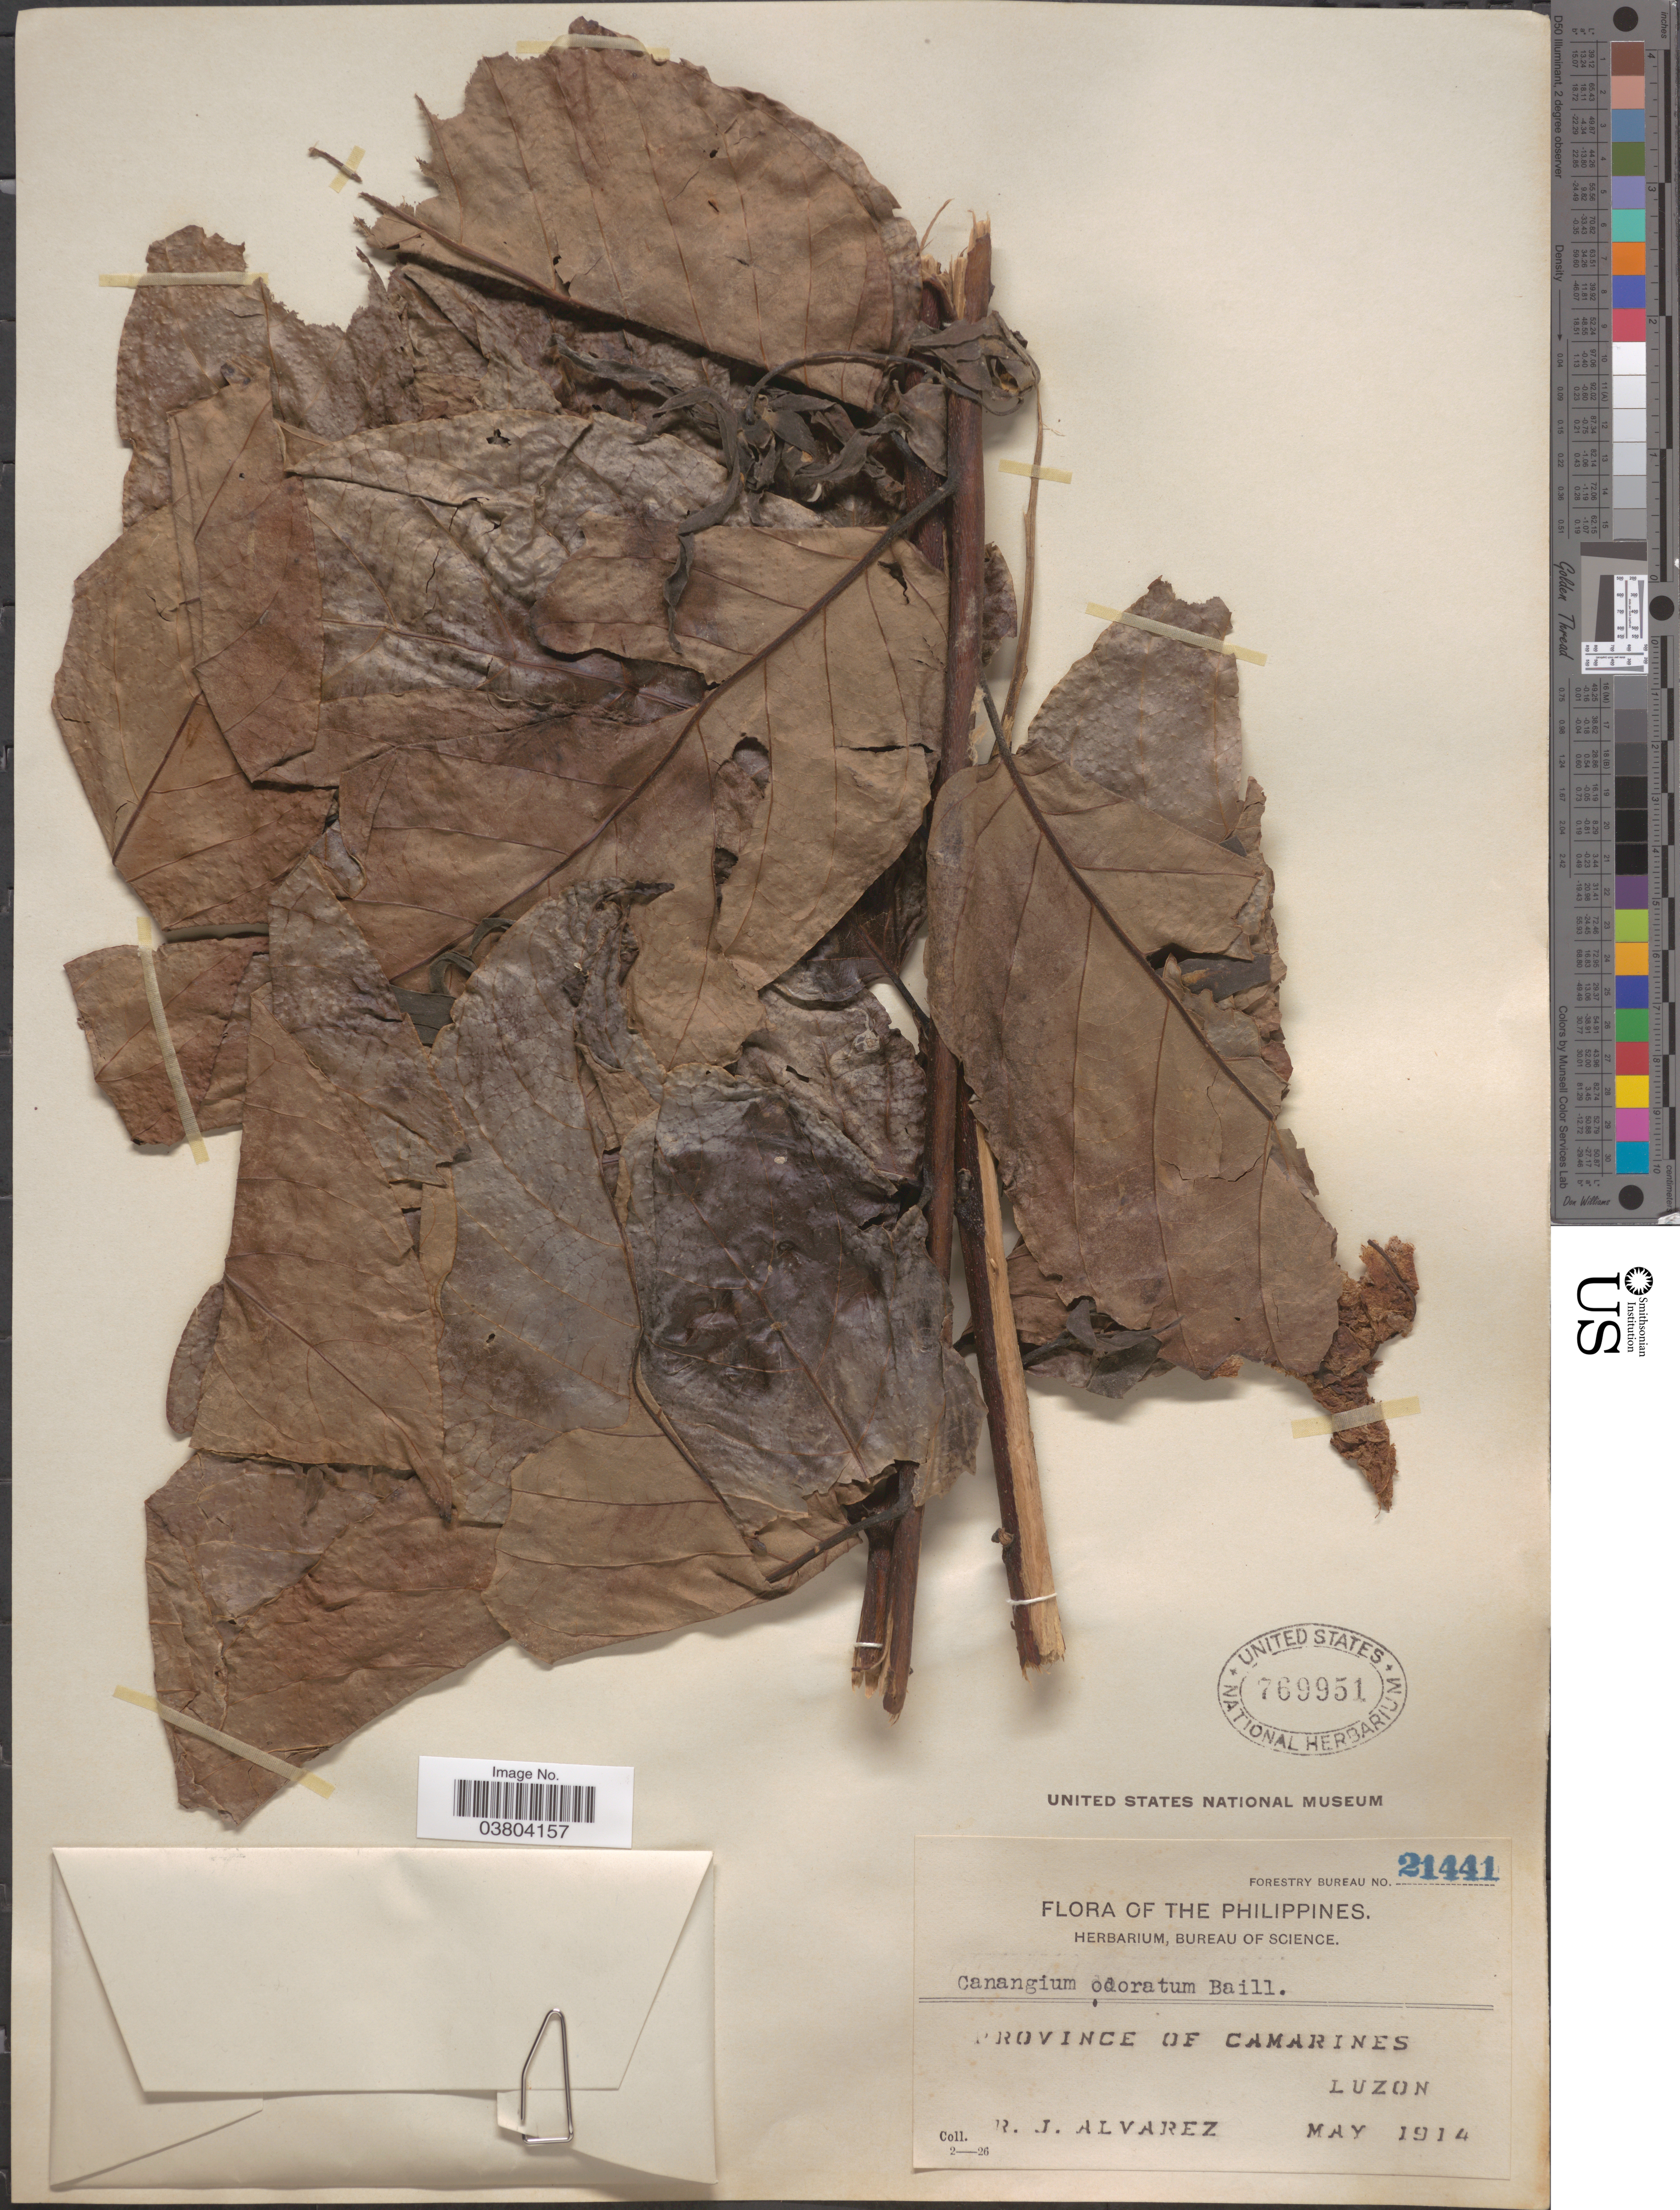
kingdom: Plantae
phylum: Tracheophyta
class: Magnoliopsida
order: Magnoliales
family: Annonaceae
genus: Cananga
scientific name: Cananga odorata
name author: (Lam.) Hook. f. & Thomson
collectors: R. Alvarez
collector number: Forestry Bureau 21441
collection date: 1914-05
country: Philippines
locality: Province of Camarines. Luzon.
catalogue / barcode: US 769951